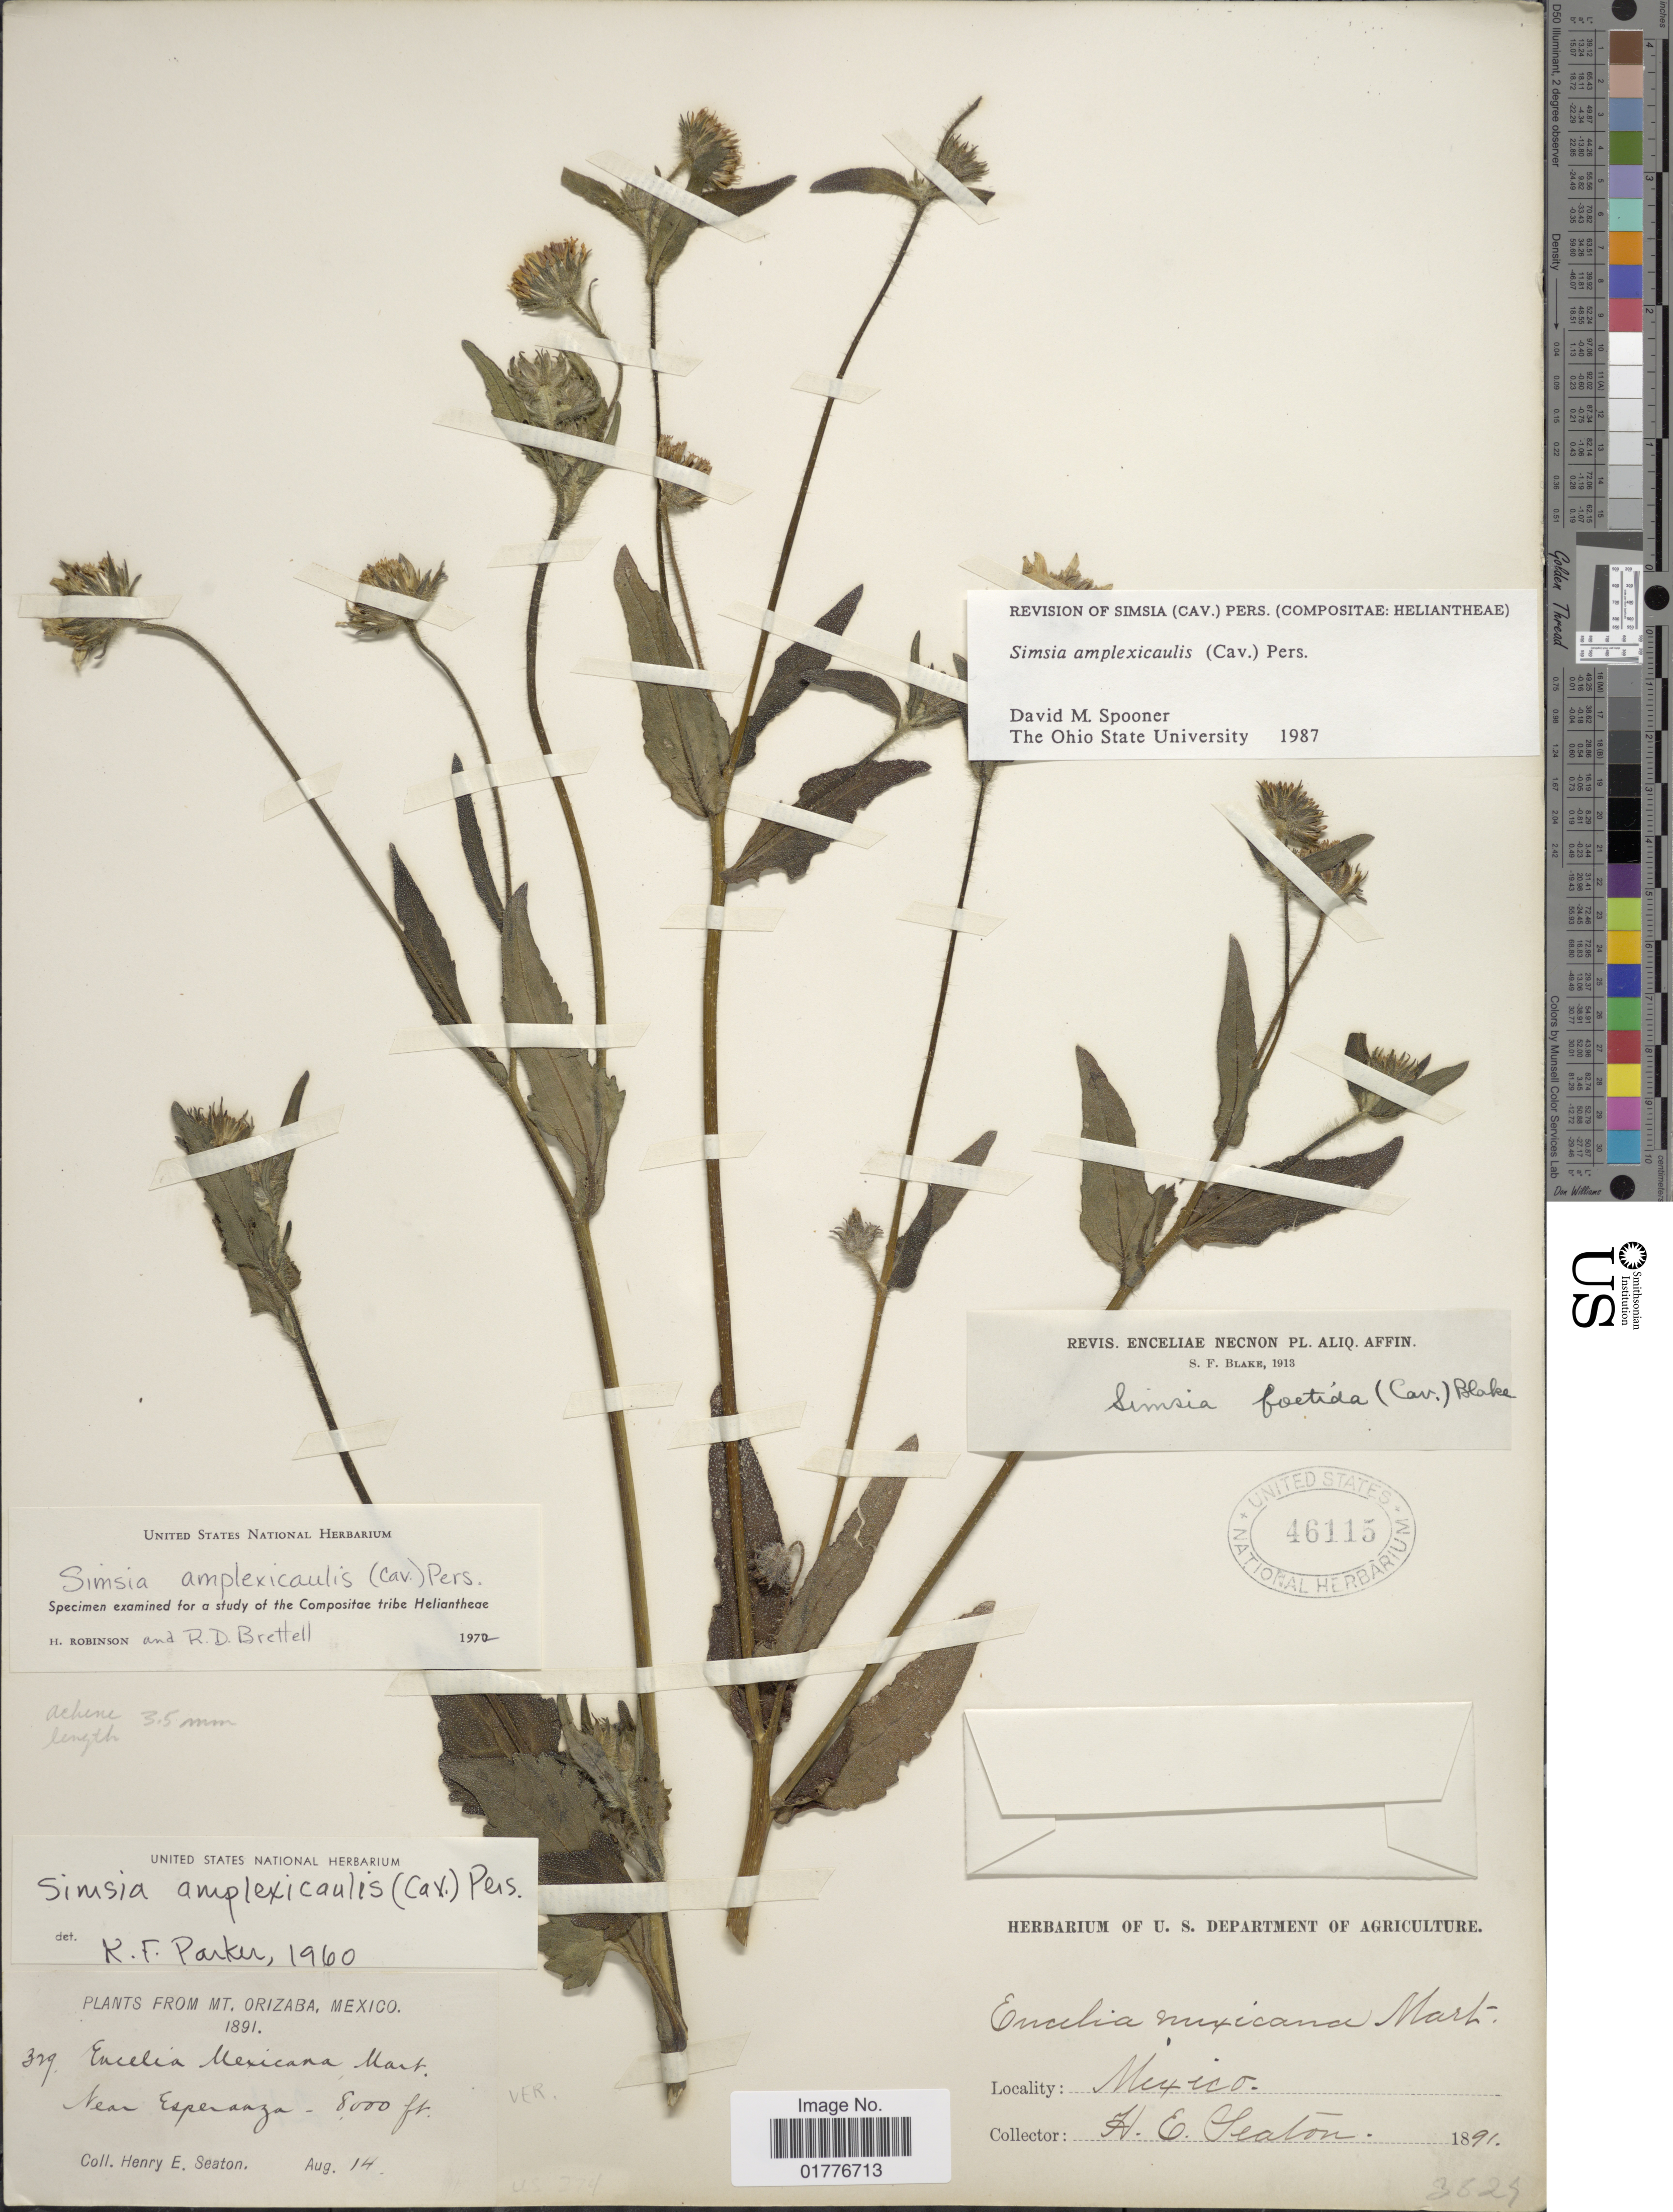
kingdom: Plantae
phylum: Tracheophyta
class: Magnoliopsida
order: Asterales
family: Asteraceae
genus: Simsia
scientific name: Simsia amplexicaulis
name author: (Cav.) Pers.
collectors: H. E. Seaton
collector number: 329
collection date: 1891-08-14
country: Mexico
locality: Mt. Orizaba, Near Esperanza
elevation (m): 2438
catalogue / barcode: US 46115